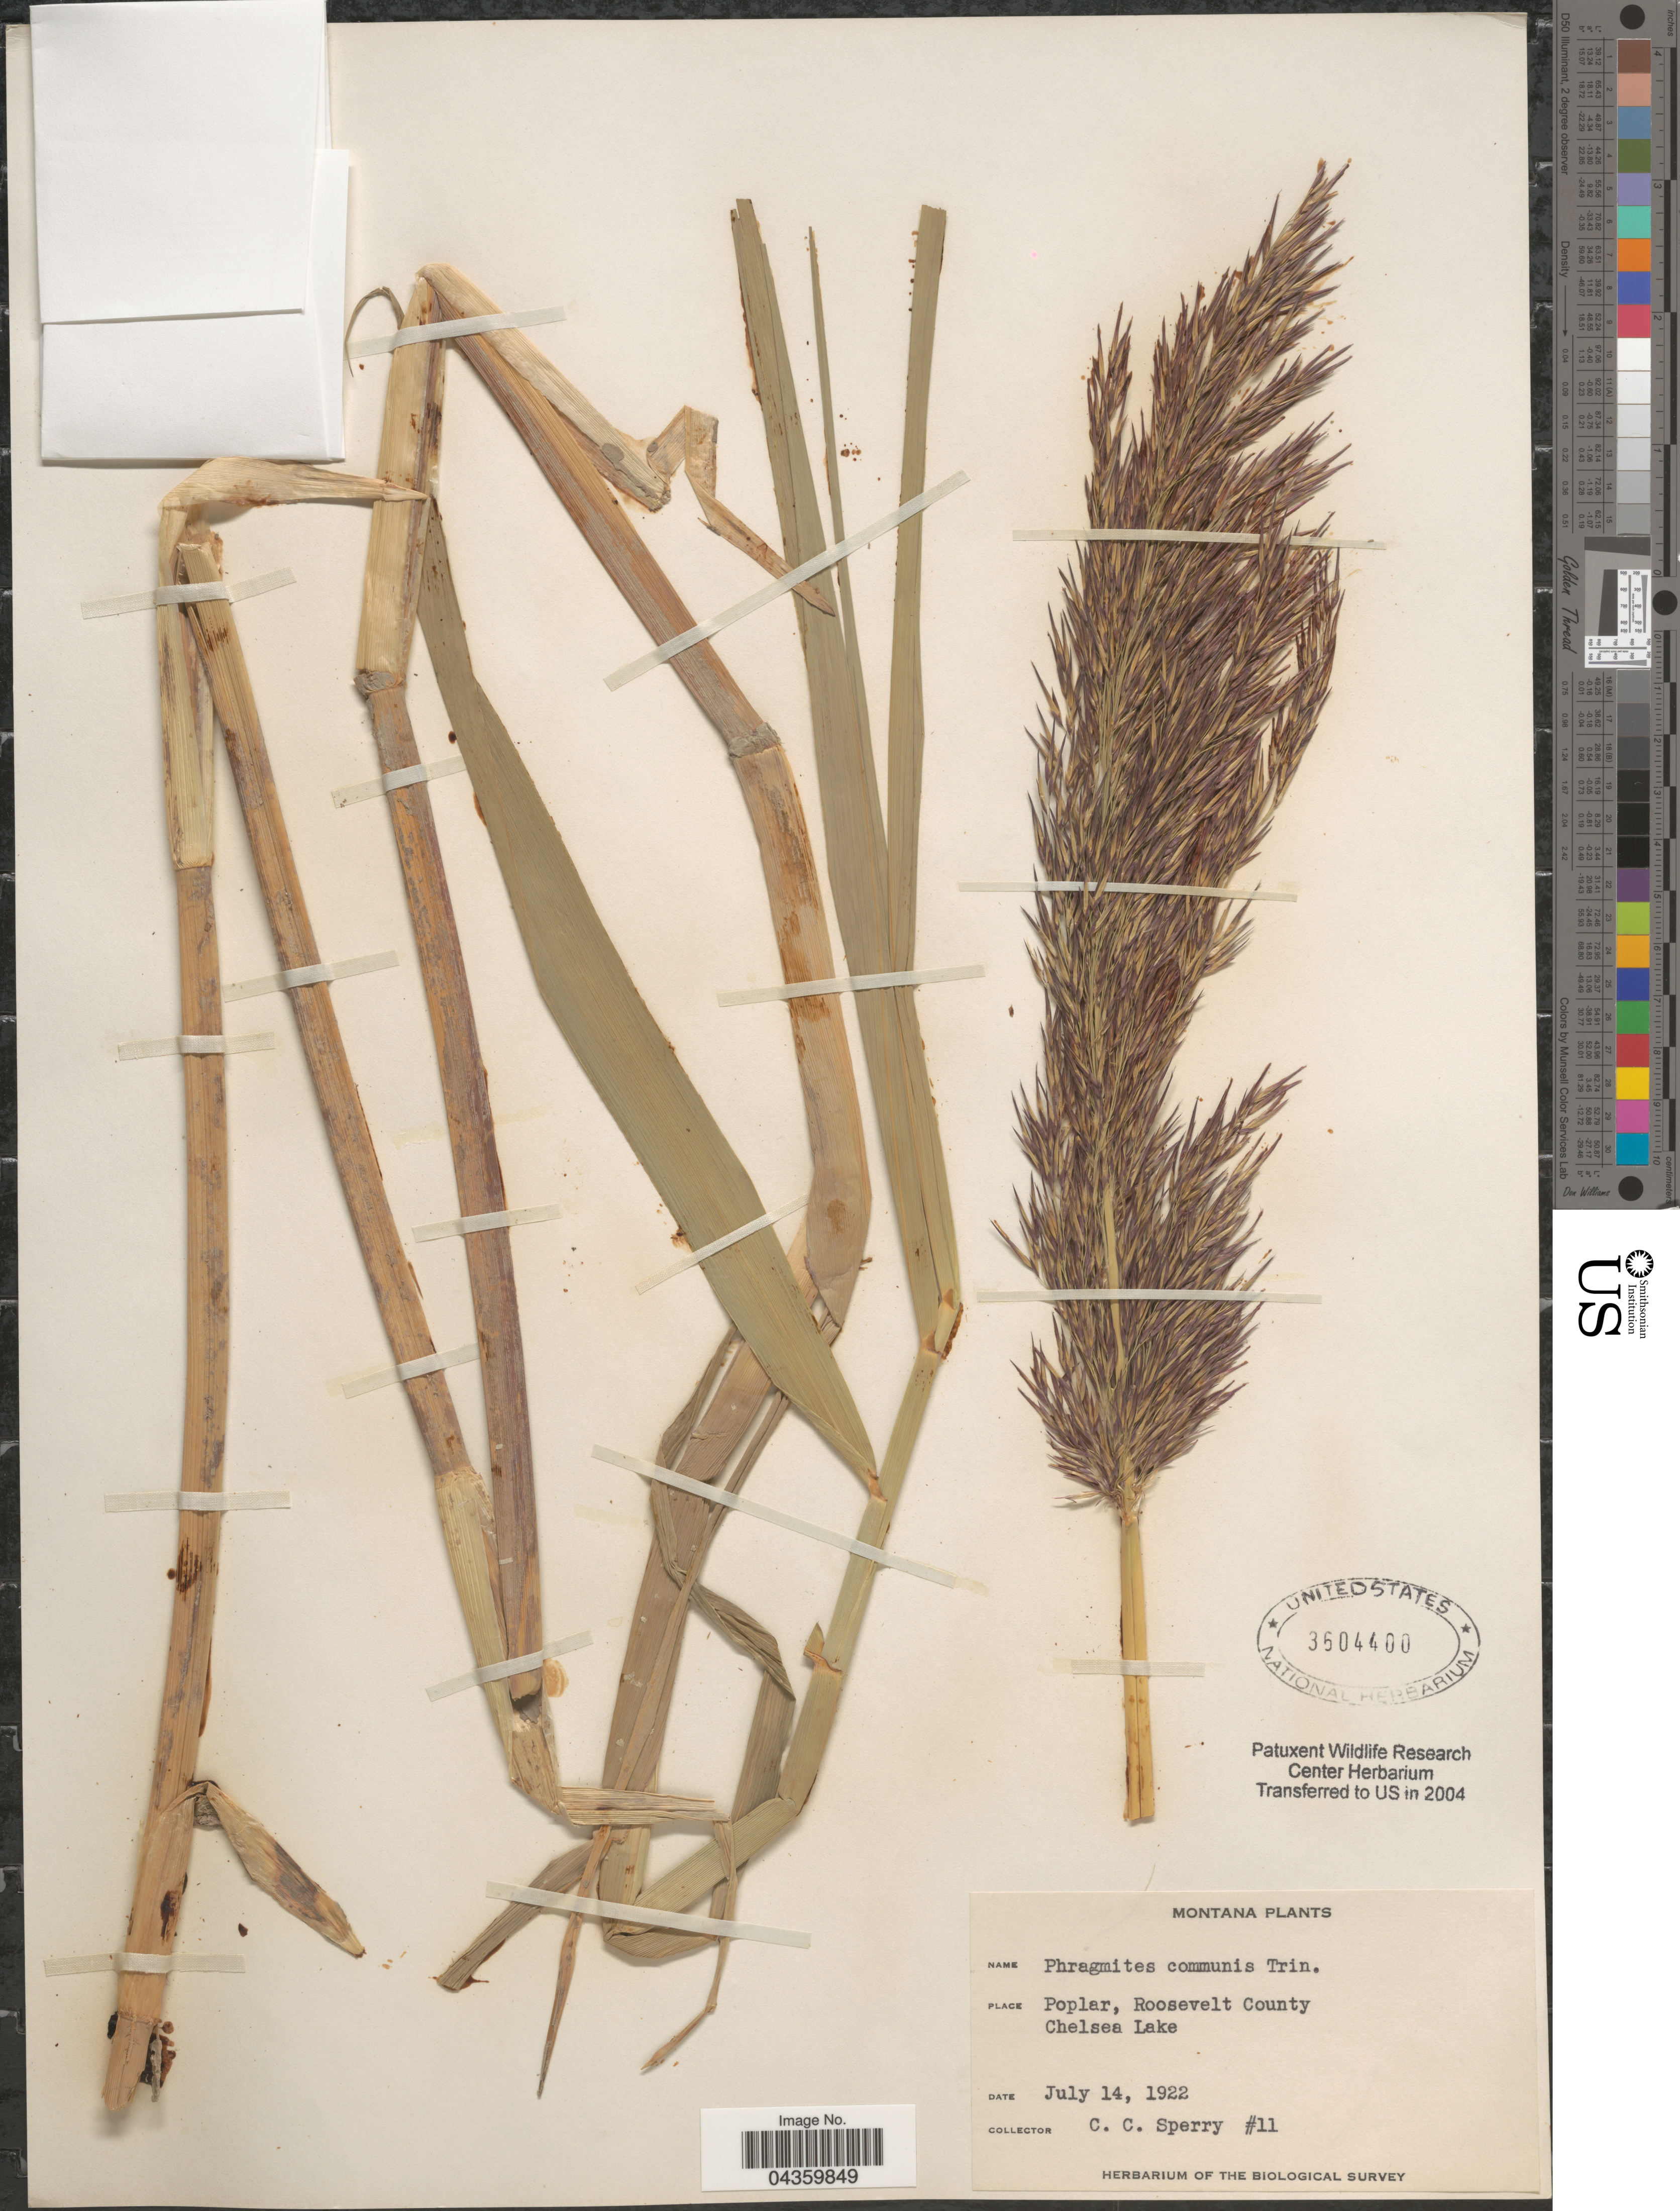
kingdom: Plantae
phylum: Tracheophyta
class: Liliopsida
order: Poales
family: Poaceae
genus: Phragmites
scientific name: Phragmites australis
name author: (Cav.) Trin. ex Steud.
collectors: C. C. Sperry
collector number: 11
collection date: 1922-07-14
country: United States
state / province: Montana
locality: Poplar, Roosevelt County. Chelsea Lake. Biological Survey.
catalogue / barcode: US 3604400